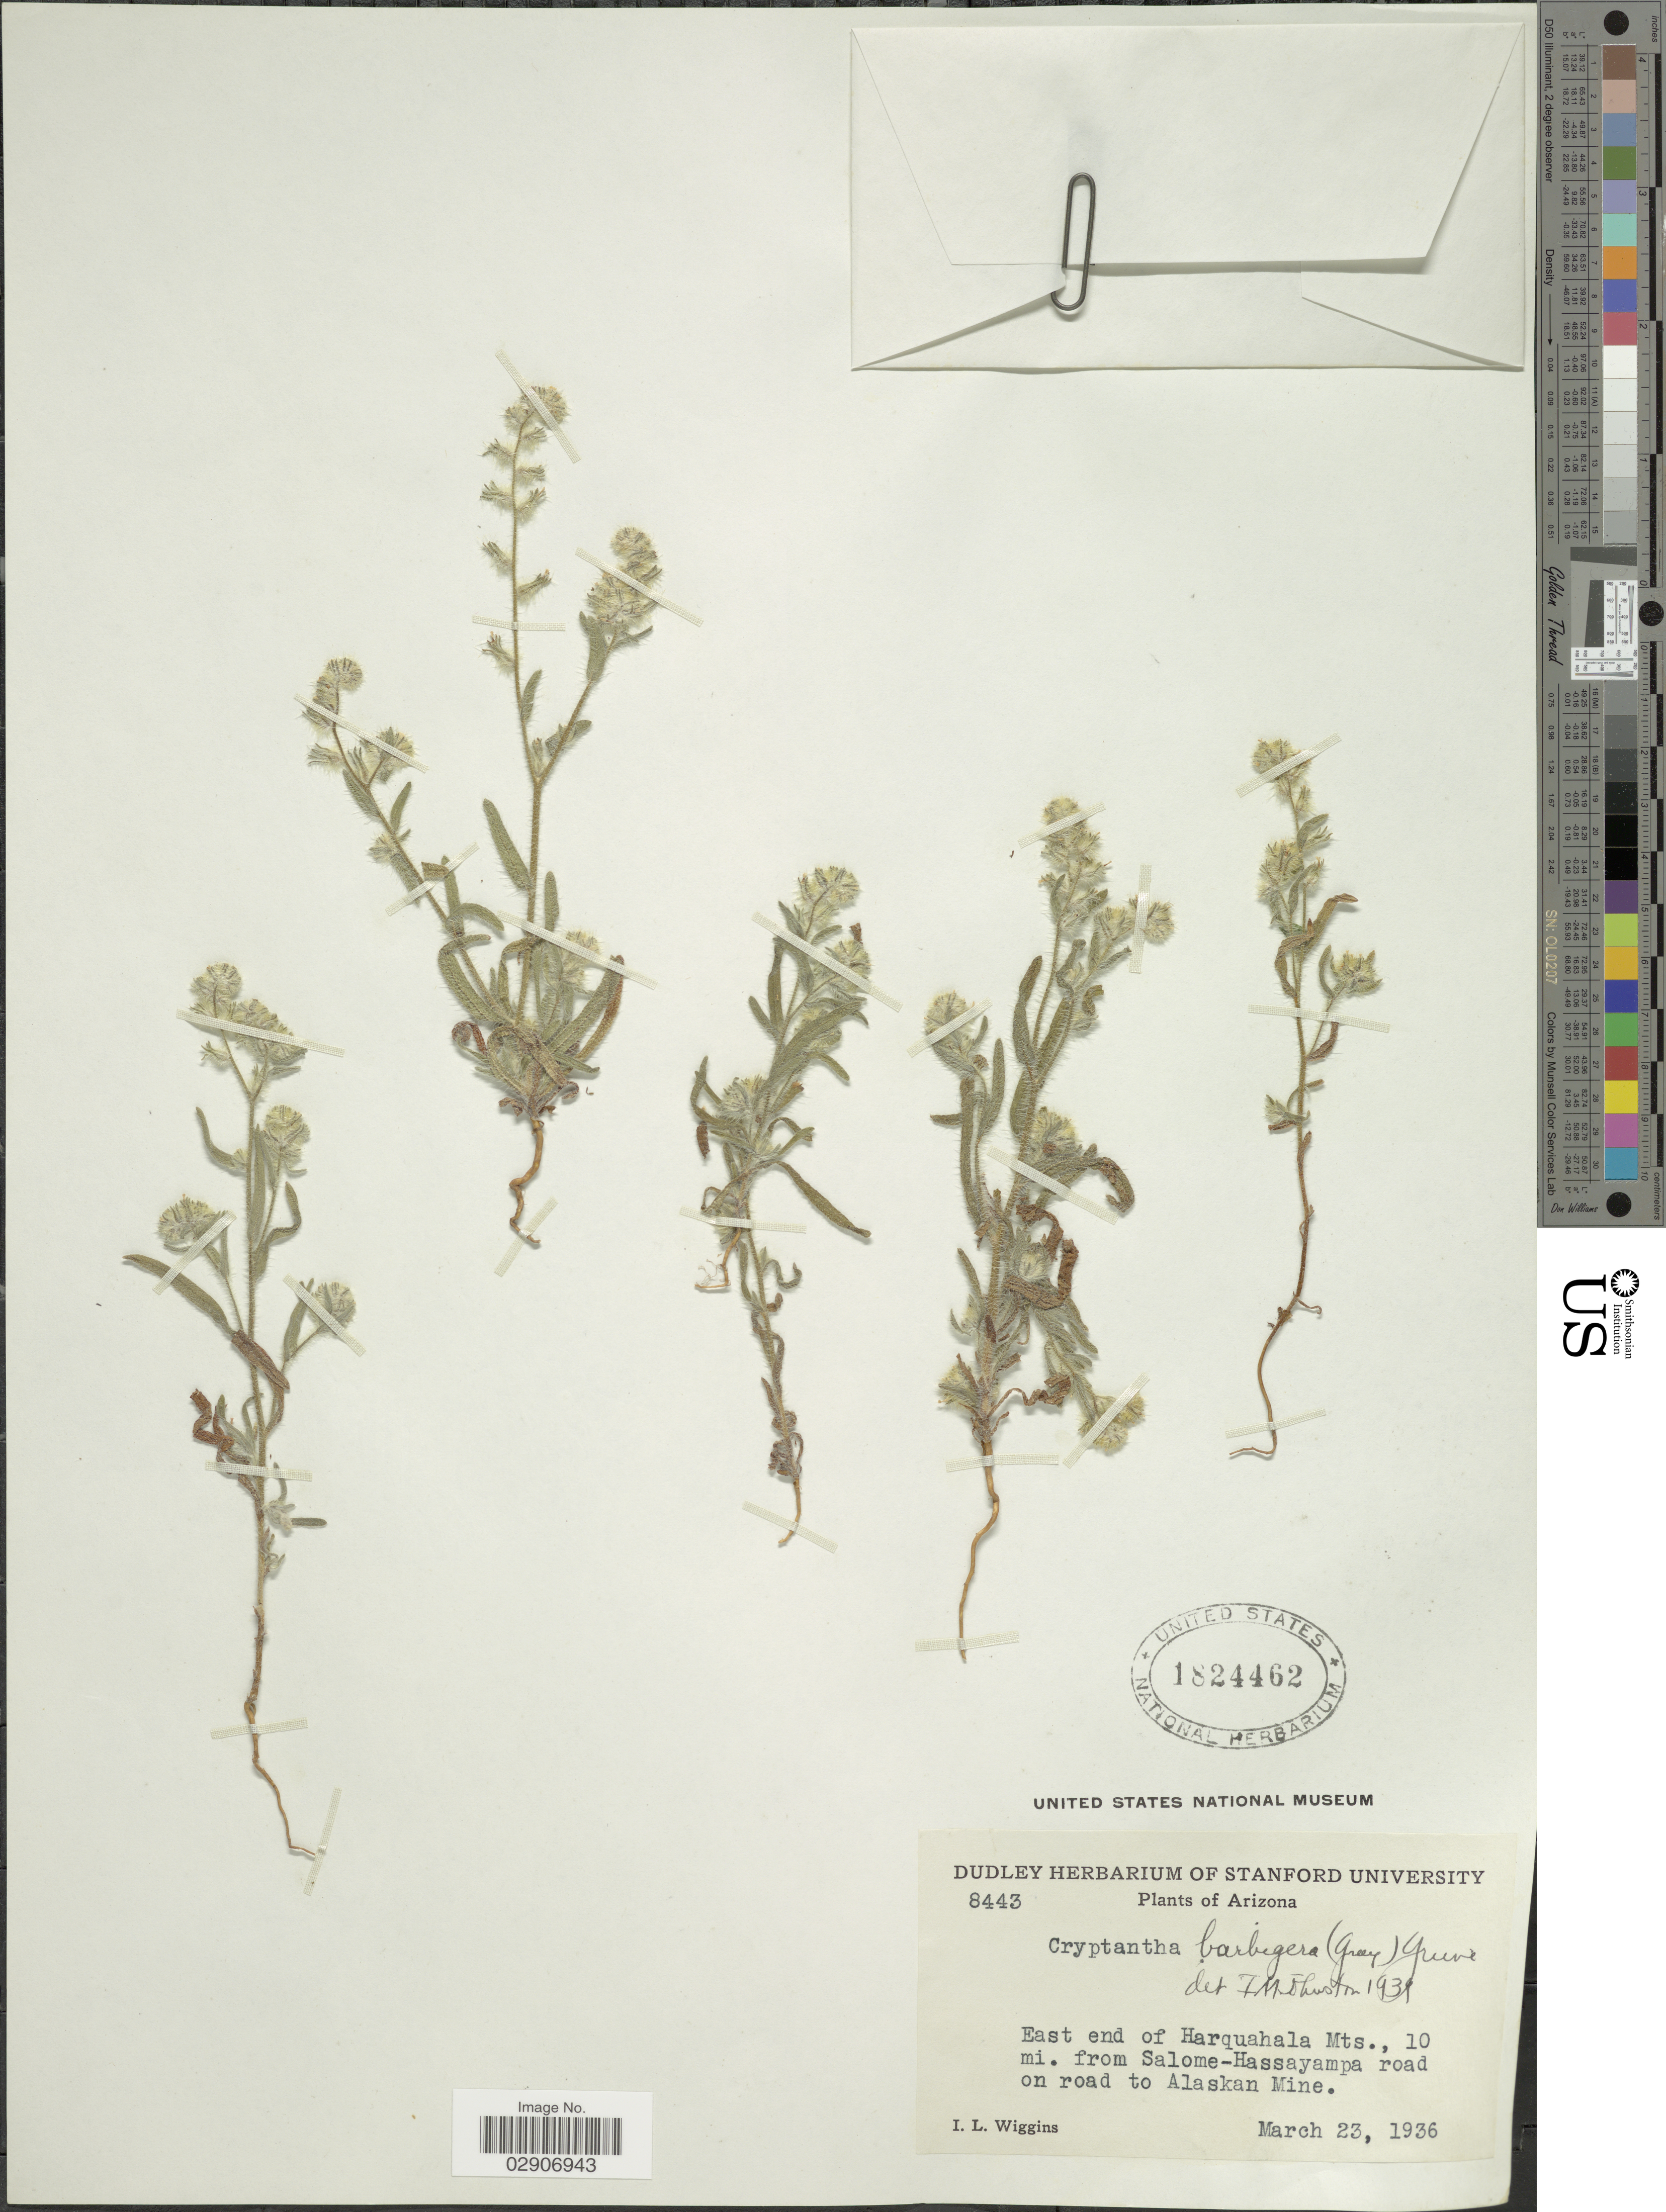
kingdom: Plantae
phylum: Tracheophyta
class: Magnoliopsida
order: Boraginales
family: Boraginaceae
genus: Cryptantha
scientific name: Cryptantha barbigera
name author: (A. Gray) Greene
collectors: I. L. Wiggins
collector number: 8443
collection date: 1936-03-23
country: United States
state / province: Arizona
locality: East end of Harquahala Mts., 10 mi. from Salome-Hassayampa road on road to Alaskan Mine.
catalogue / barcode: US 1824462